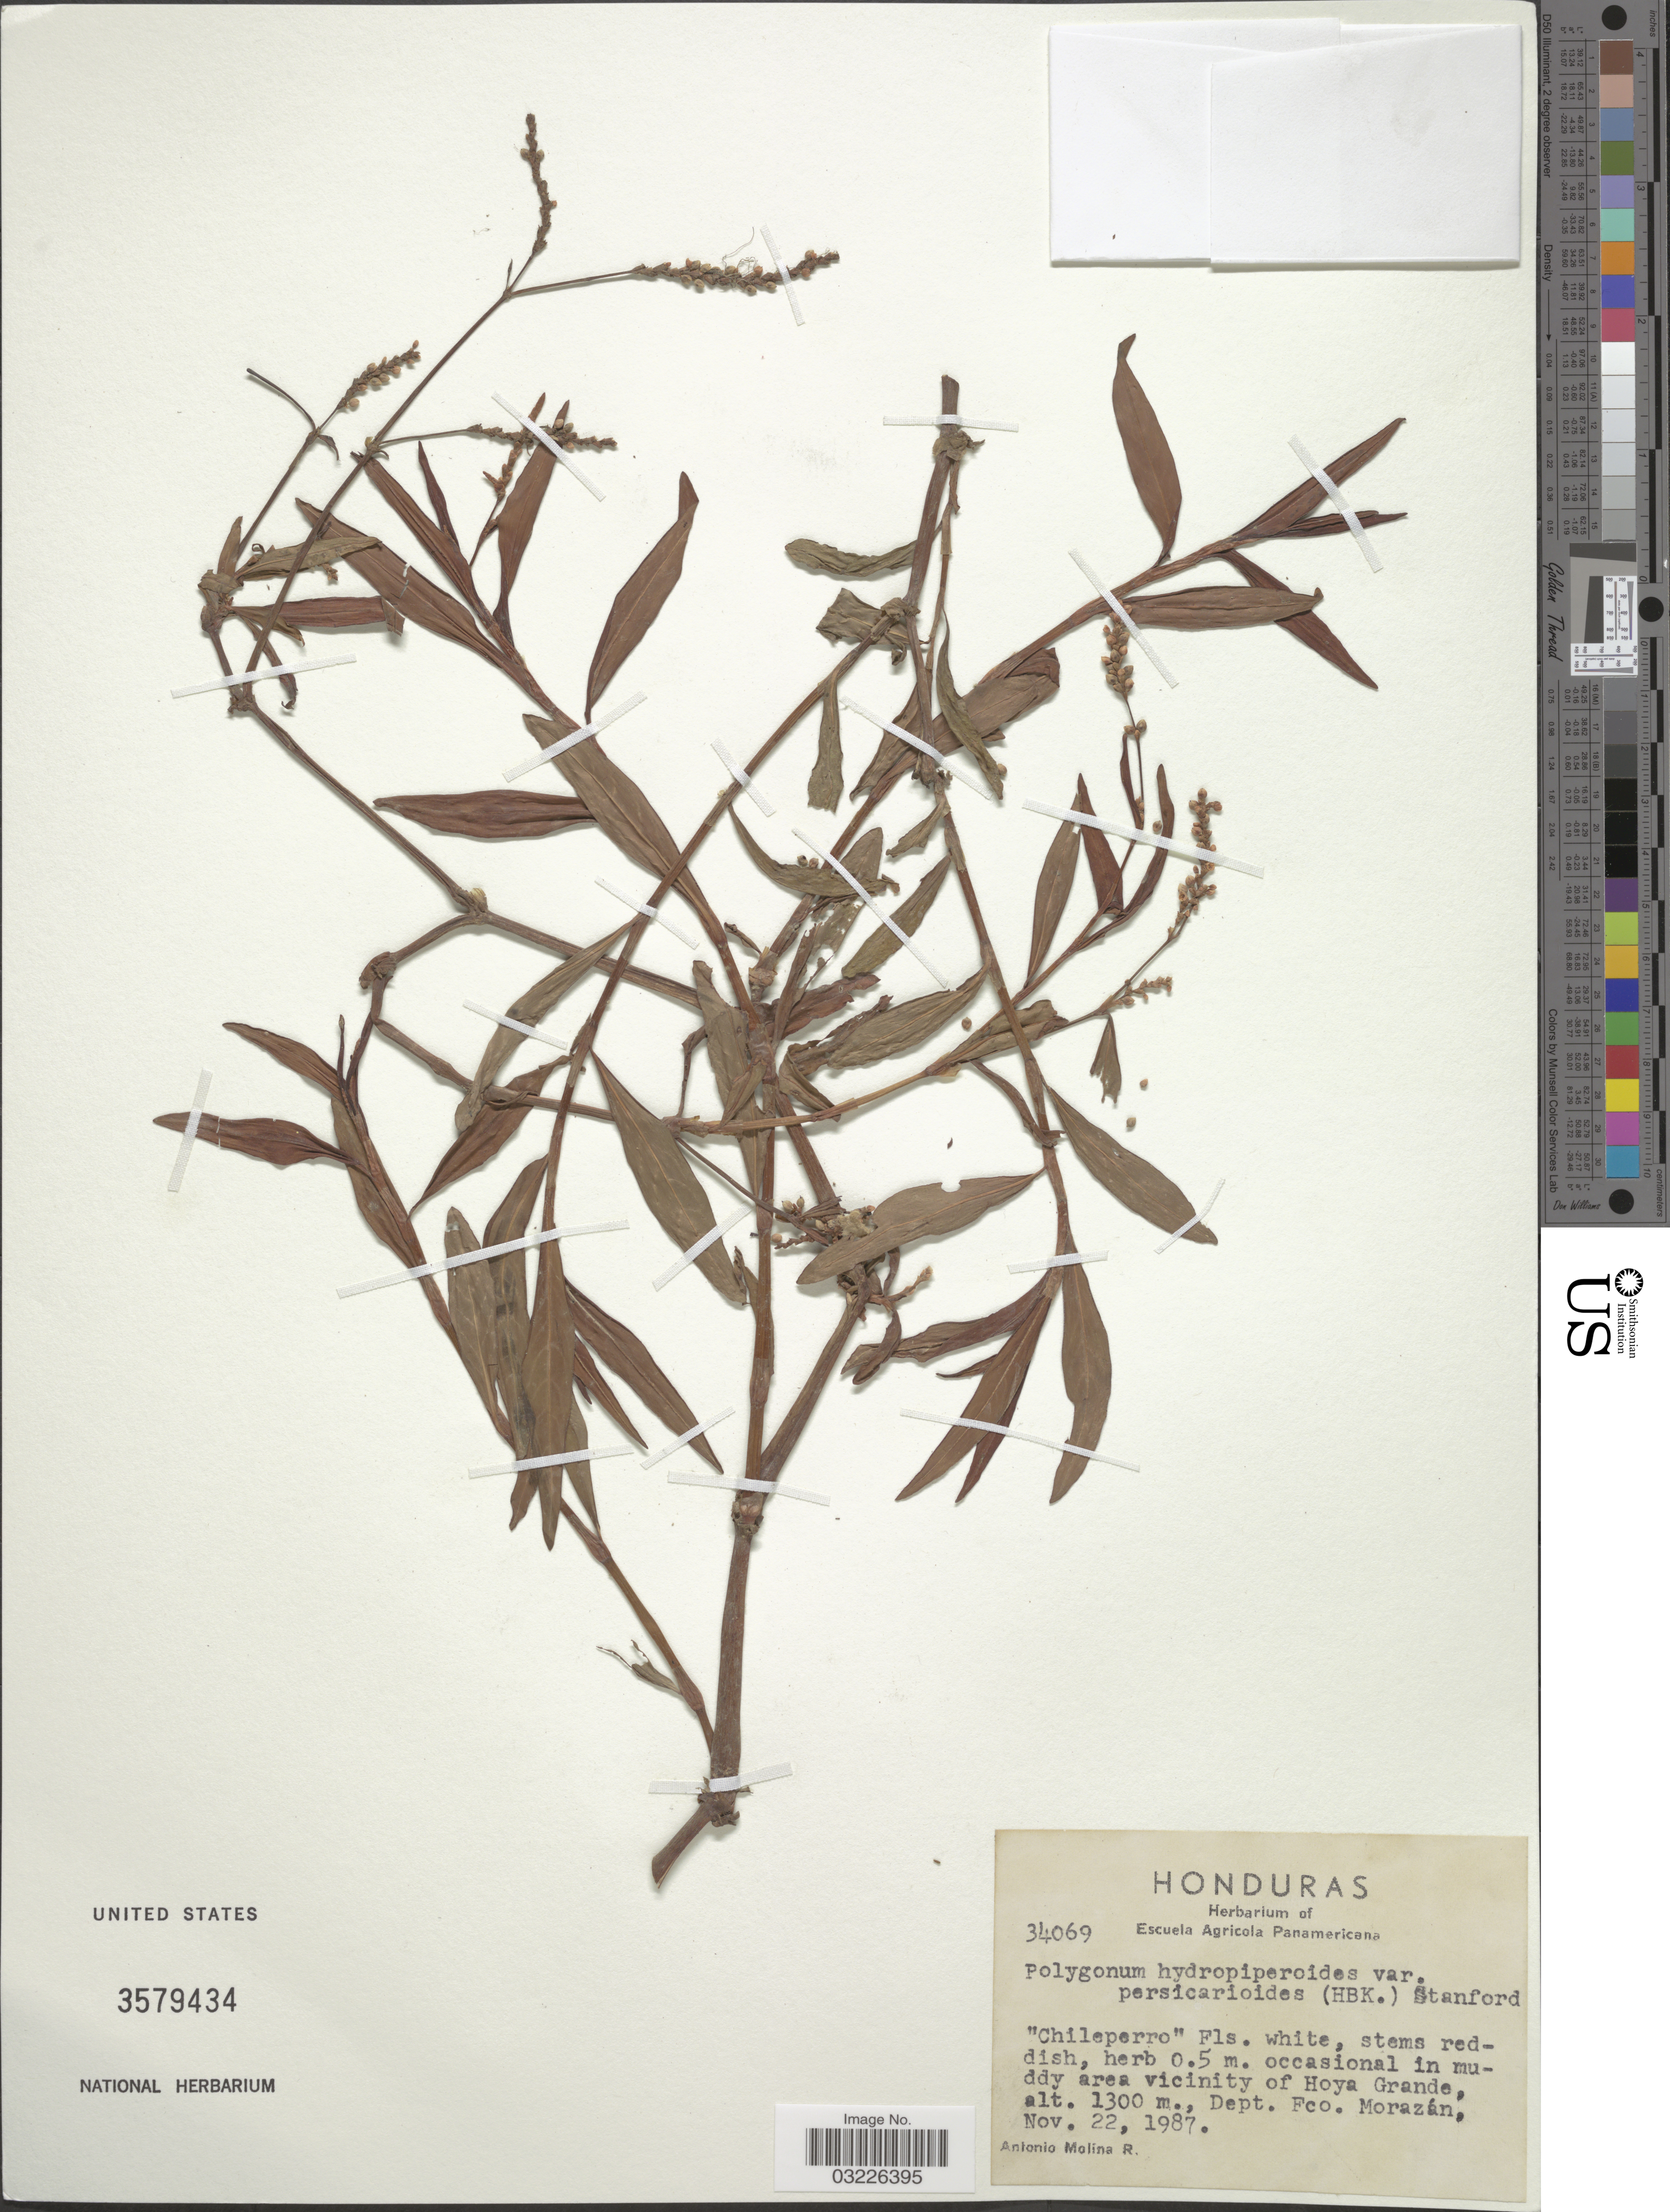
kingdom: Plantae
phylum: Tracheophyta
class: Magnoliopsida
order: Caryophyllales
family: Polygonaceae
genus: Polygonum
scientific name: Polygonum hydropiperoides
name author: Michx.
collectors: A. Molina R.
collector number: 34069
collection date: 1987-11-22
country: Honduras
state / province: Fco. Morazán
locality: Occasional in muddy area vicinity of Hoya Grande, Dept. Fco. Morazán.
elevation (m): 1300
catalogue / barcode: US 3579434